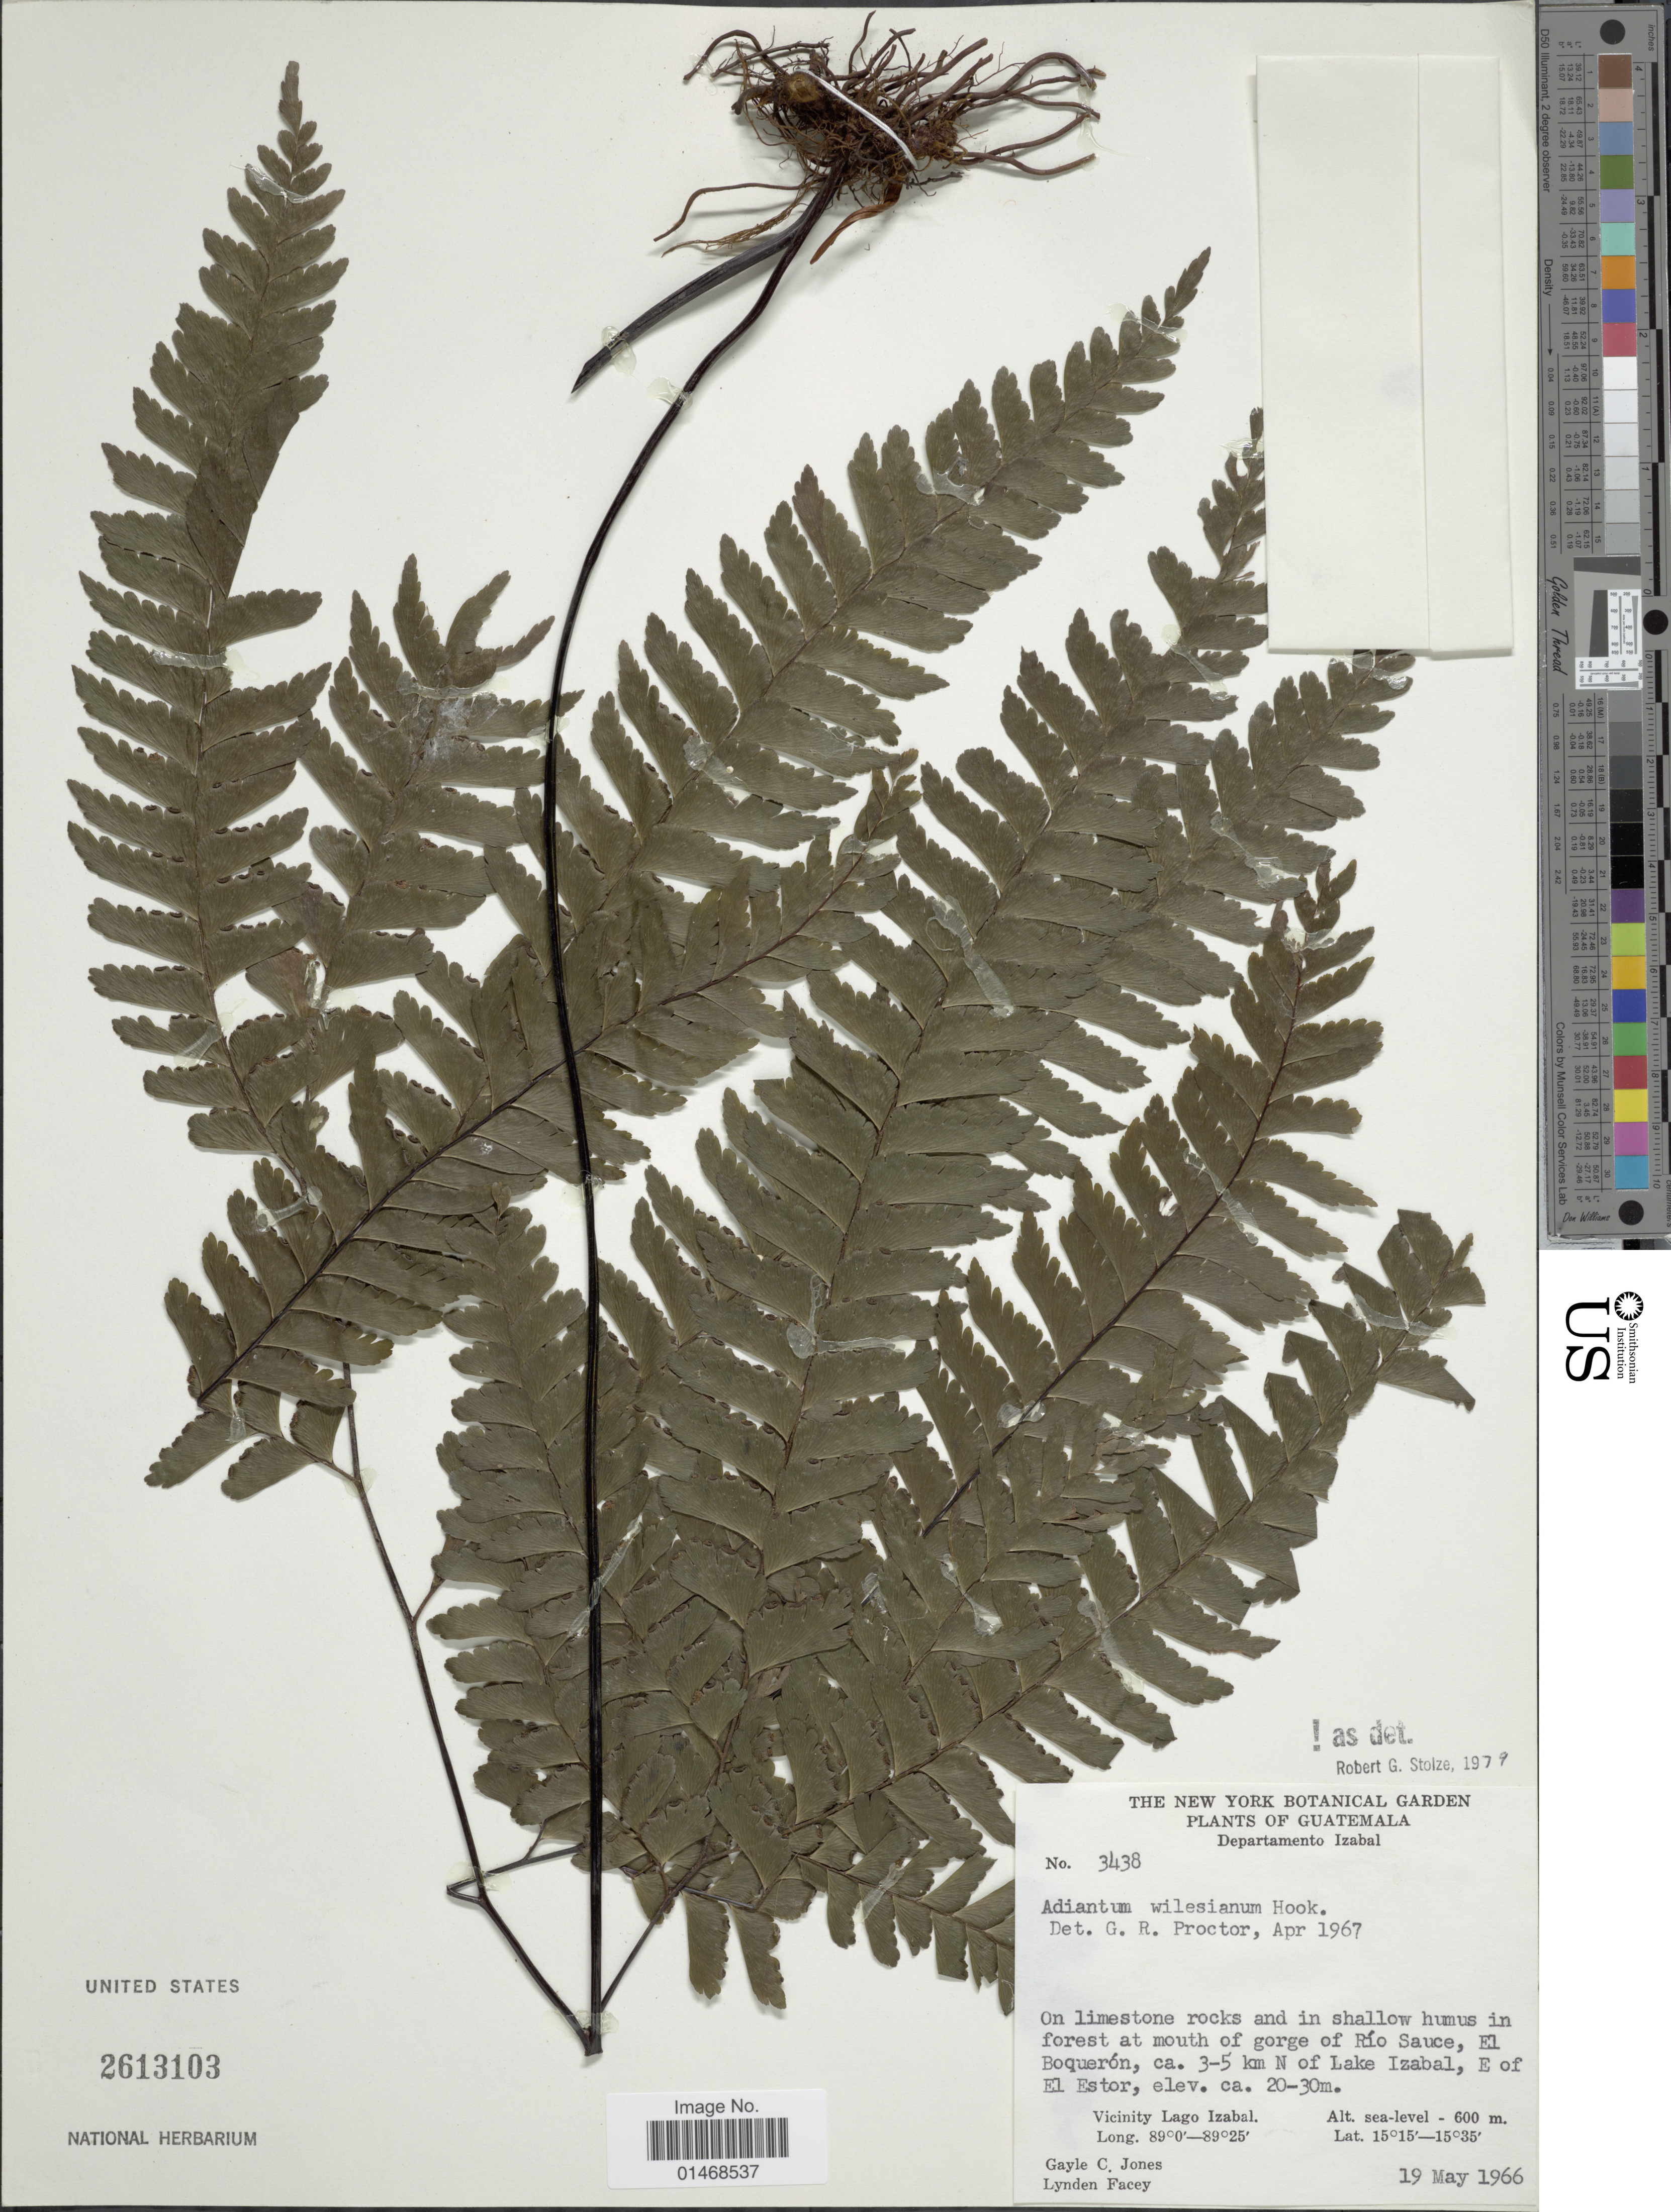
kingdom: Plantae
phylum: Tracheophyta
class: Polypodiopsida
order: Polypodiales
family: Pteridaceae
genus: Adiantum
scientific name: Adiantum wilesianum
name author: Hook.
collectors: G. C. Jones & L. Facey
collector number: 3438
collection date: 1966-05-19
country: Guatemala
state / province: Izabal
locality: Departamento de Izabal, On limestone rocks and in shallow humus in forest at mouth of gorge of Río Sauce, El Boquerón, ca. 3-5 km N of Lake Izabal, E of El Estor, Vicinity Lago Izabal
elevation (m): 600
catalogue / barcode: US 2613103